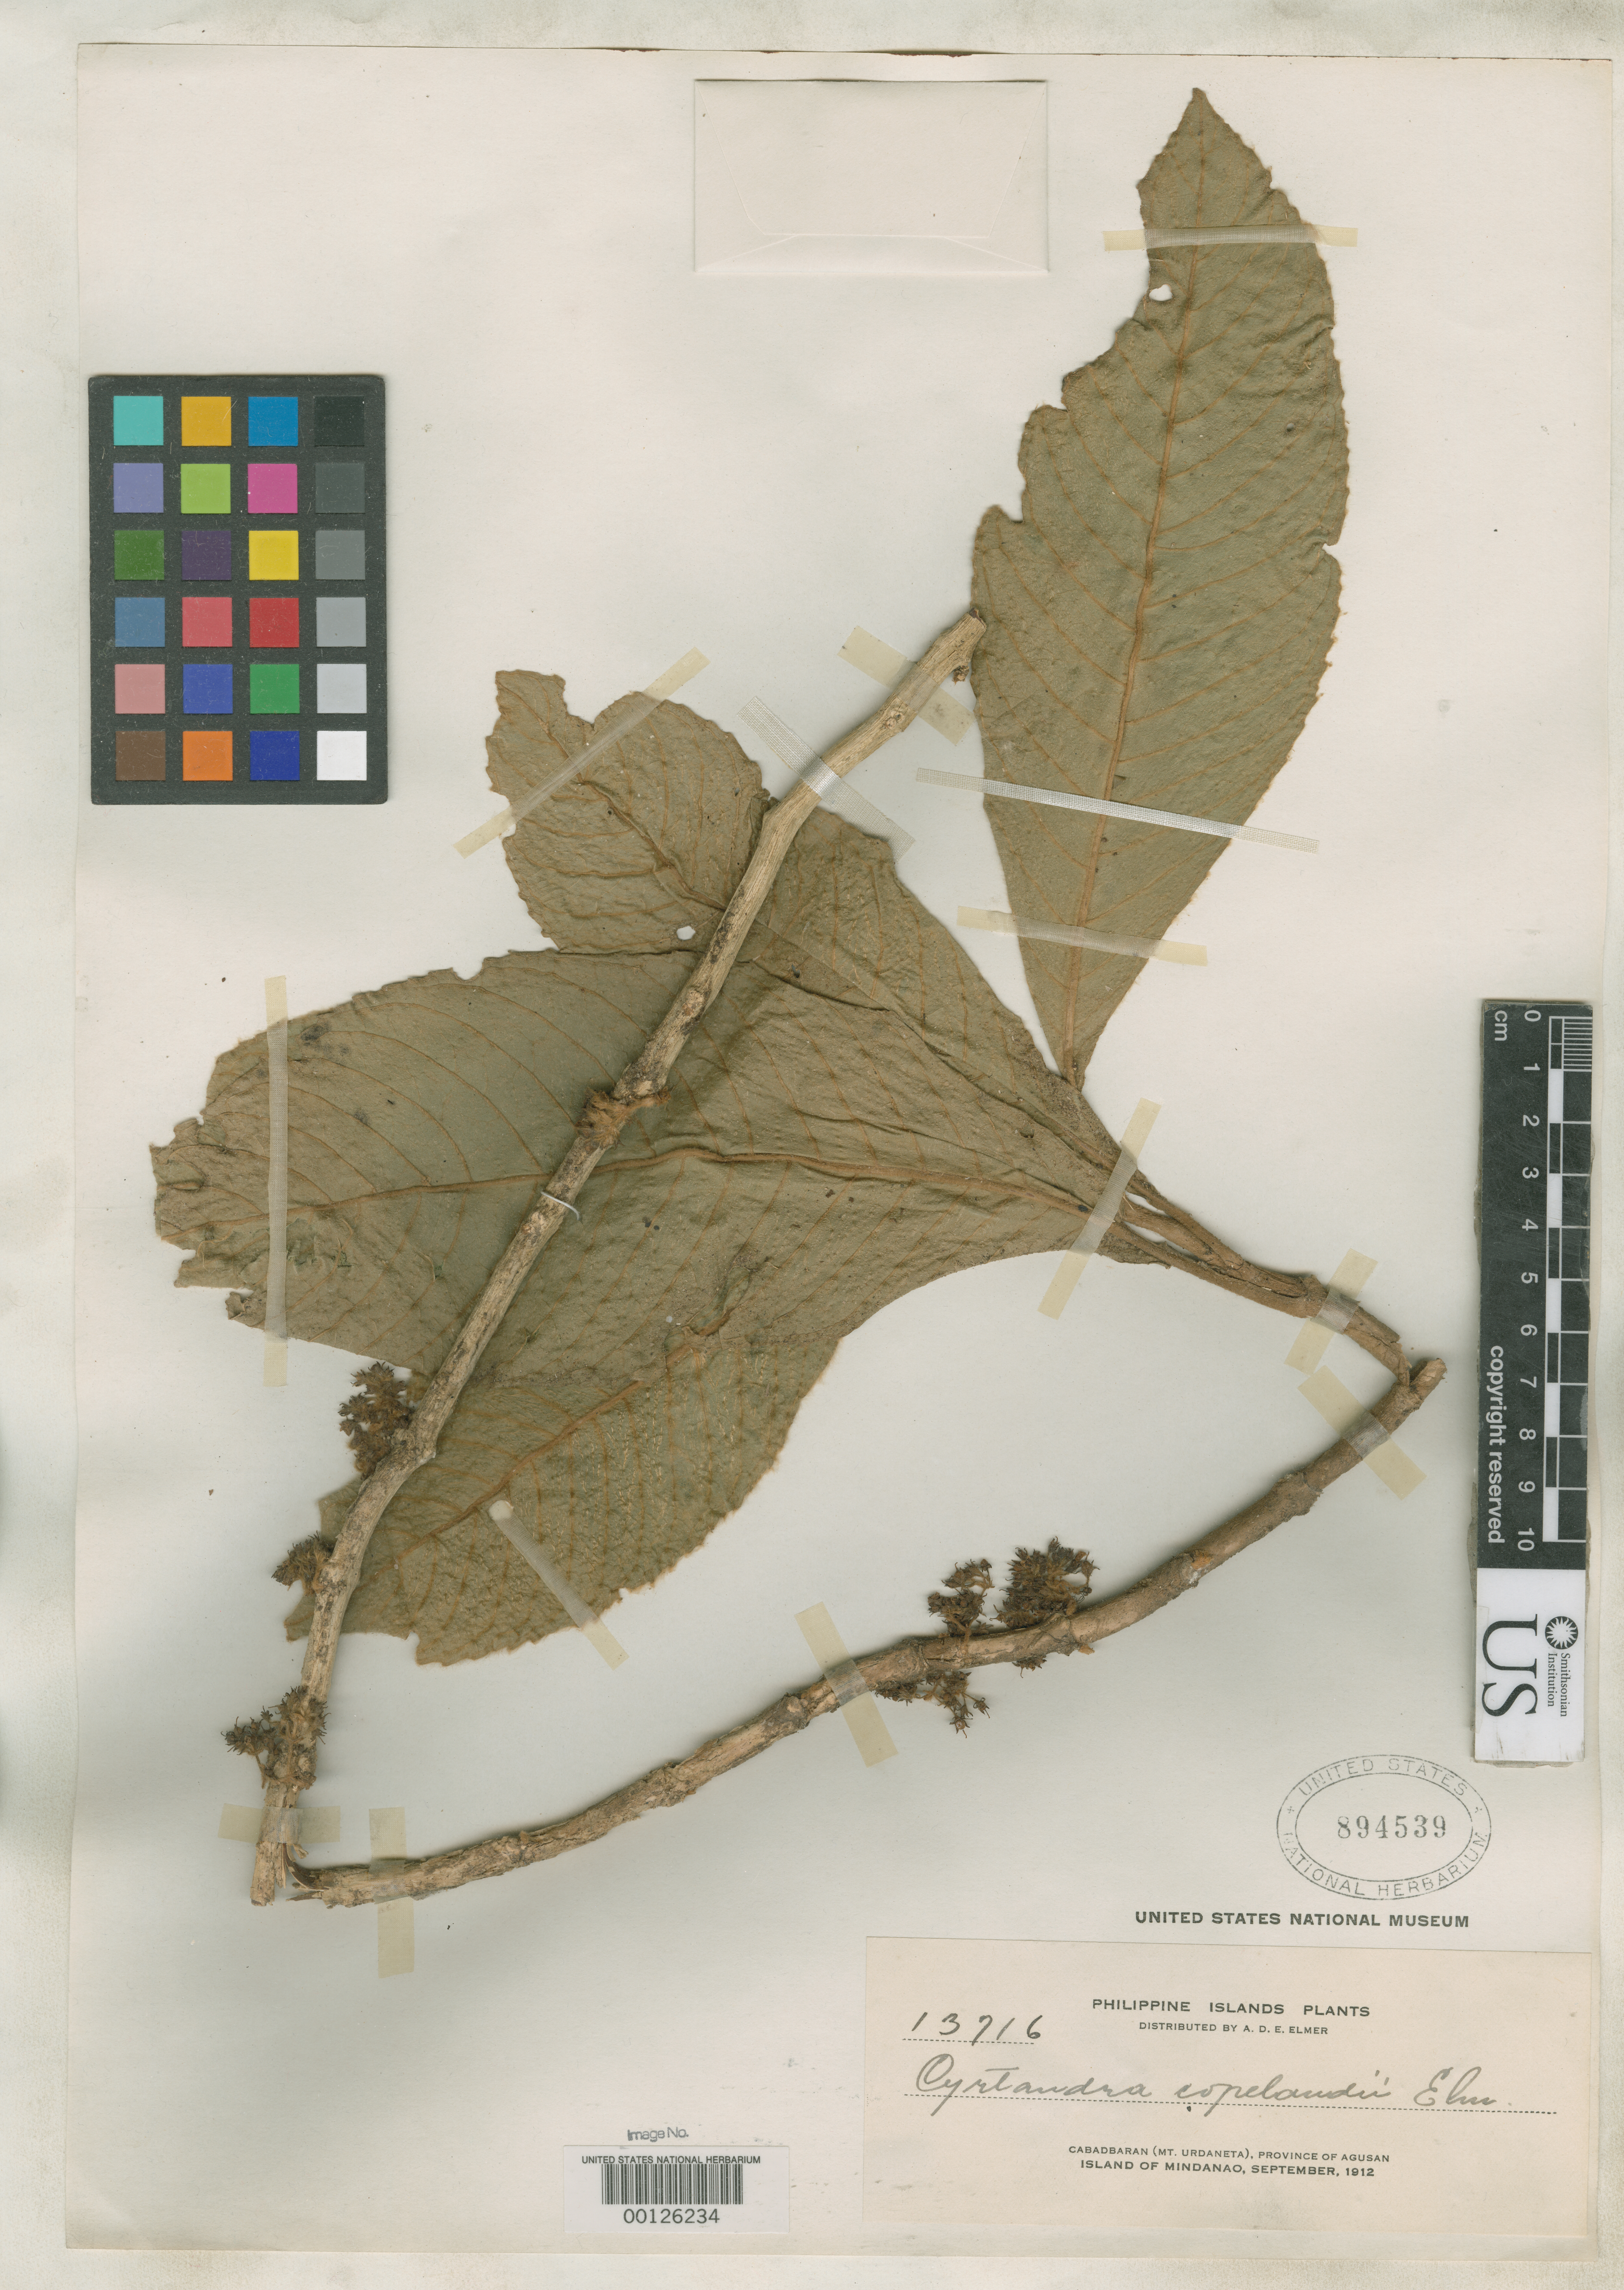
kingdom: Plantae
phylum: Tracheophyta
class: Magnoliopsida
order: Lamiales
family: Gesneriaceae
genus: Cyrtandra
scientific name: Cyrtandra copelandii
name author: Elmer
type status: Isotype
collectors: A. D. E. Elmer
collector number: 13716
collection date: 1912-07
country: Philippines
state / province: Caraga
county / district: Agusan del Norte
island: Mindanao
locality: Cabadbaran (Mt. Urdaneta), province of Agusan, Island of Mindanao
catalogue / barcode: US 894539